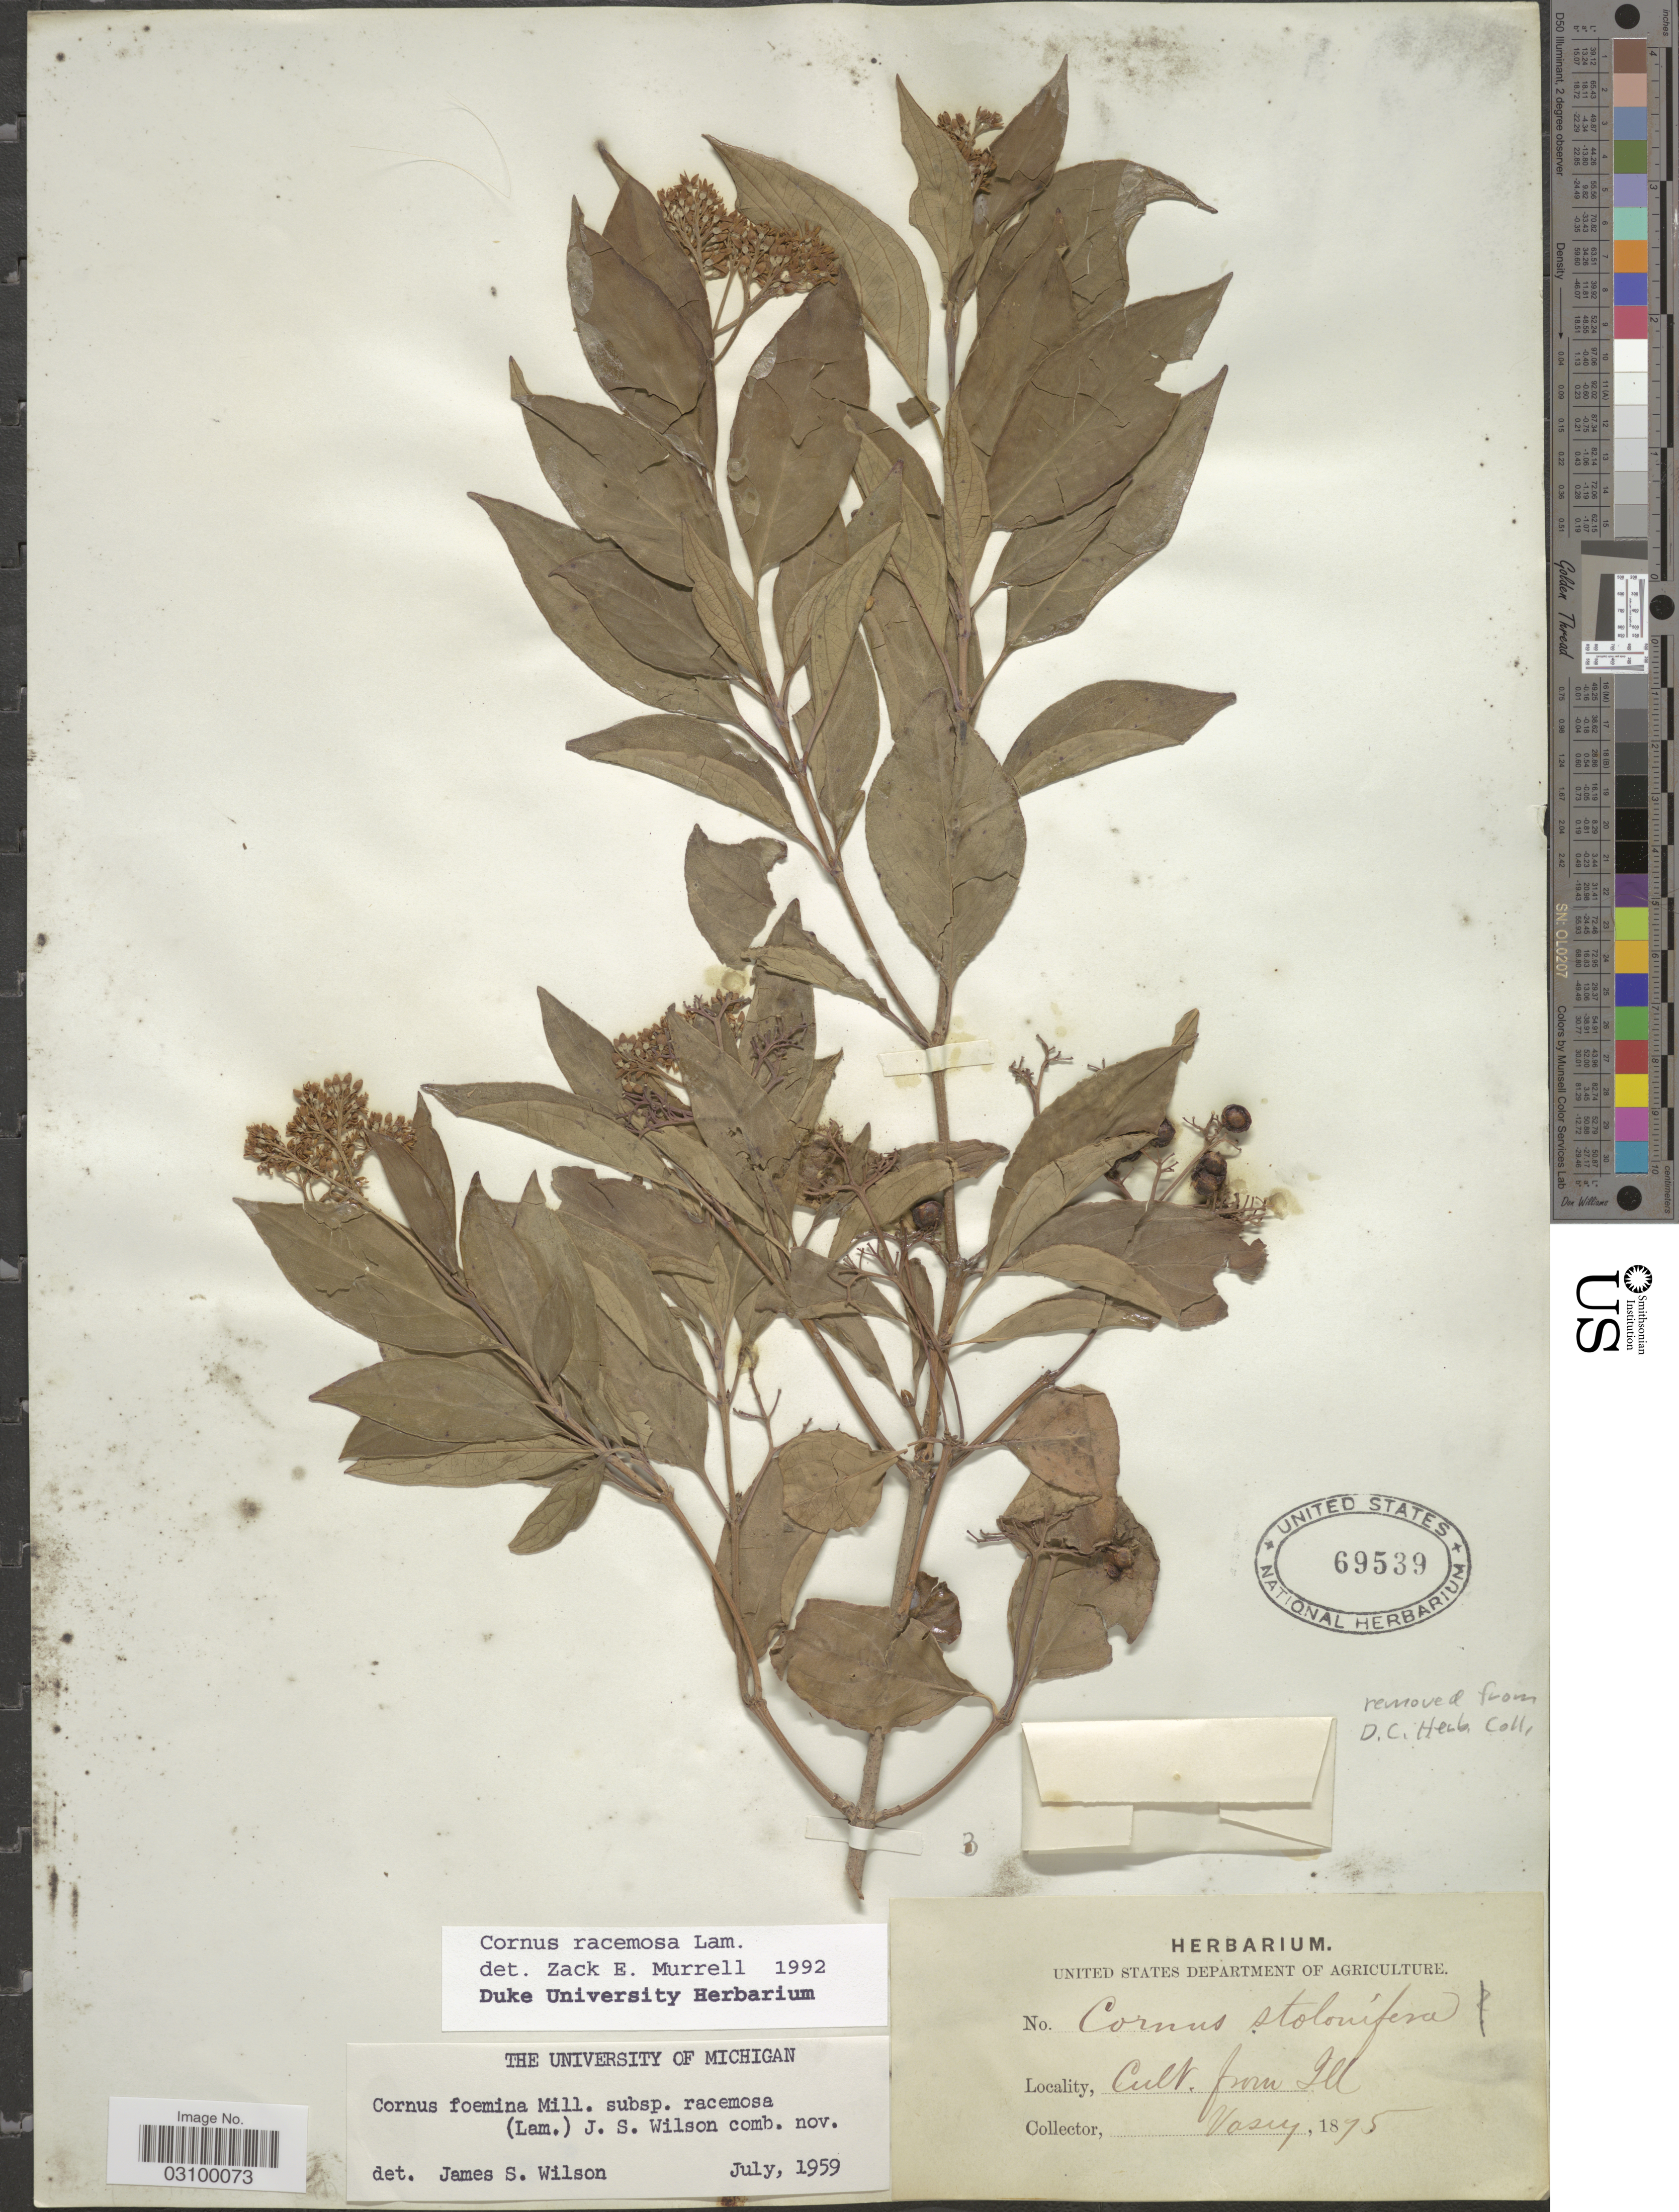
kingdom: Plantae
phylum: Tracheophyta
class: Magnoliopsida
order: Cornales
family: Cornaceae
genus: Cornus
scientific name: Cornus racemosa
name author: Lam.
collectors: Vasey, --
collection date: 1875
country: United States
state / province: Illinois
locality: Cult. From Ill.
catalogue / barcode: US 69539